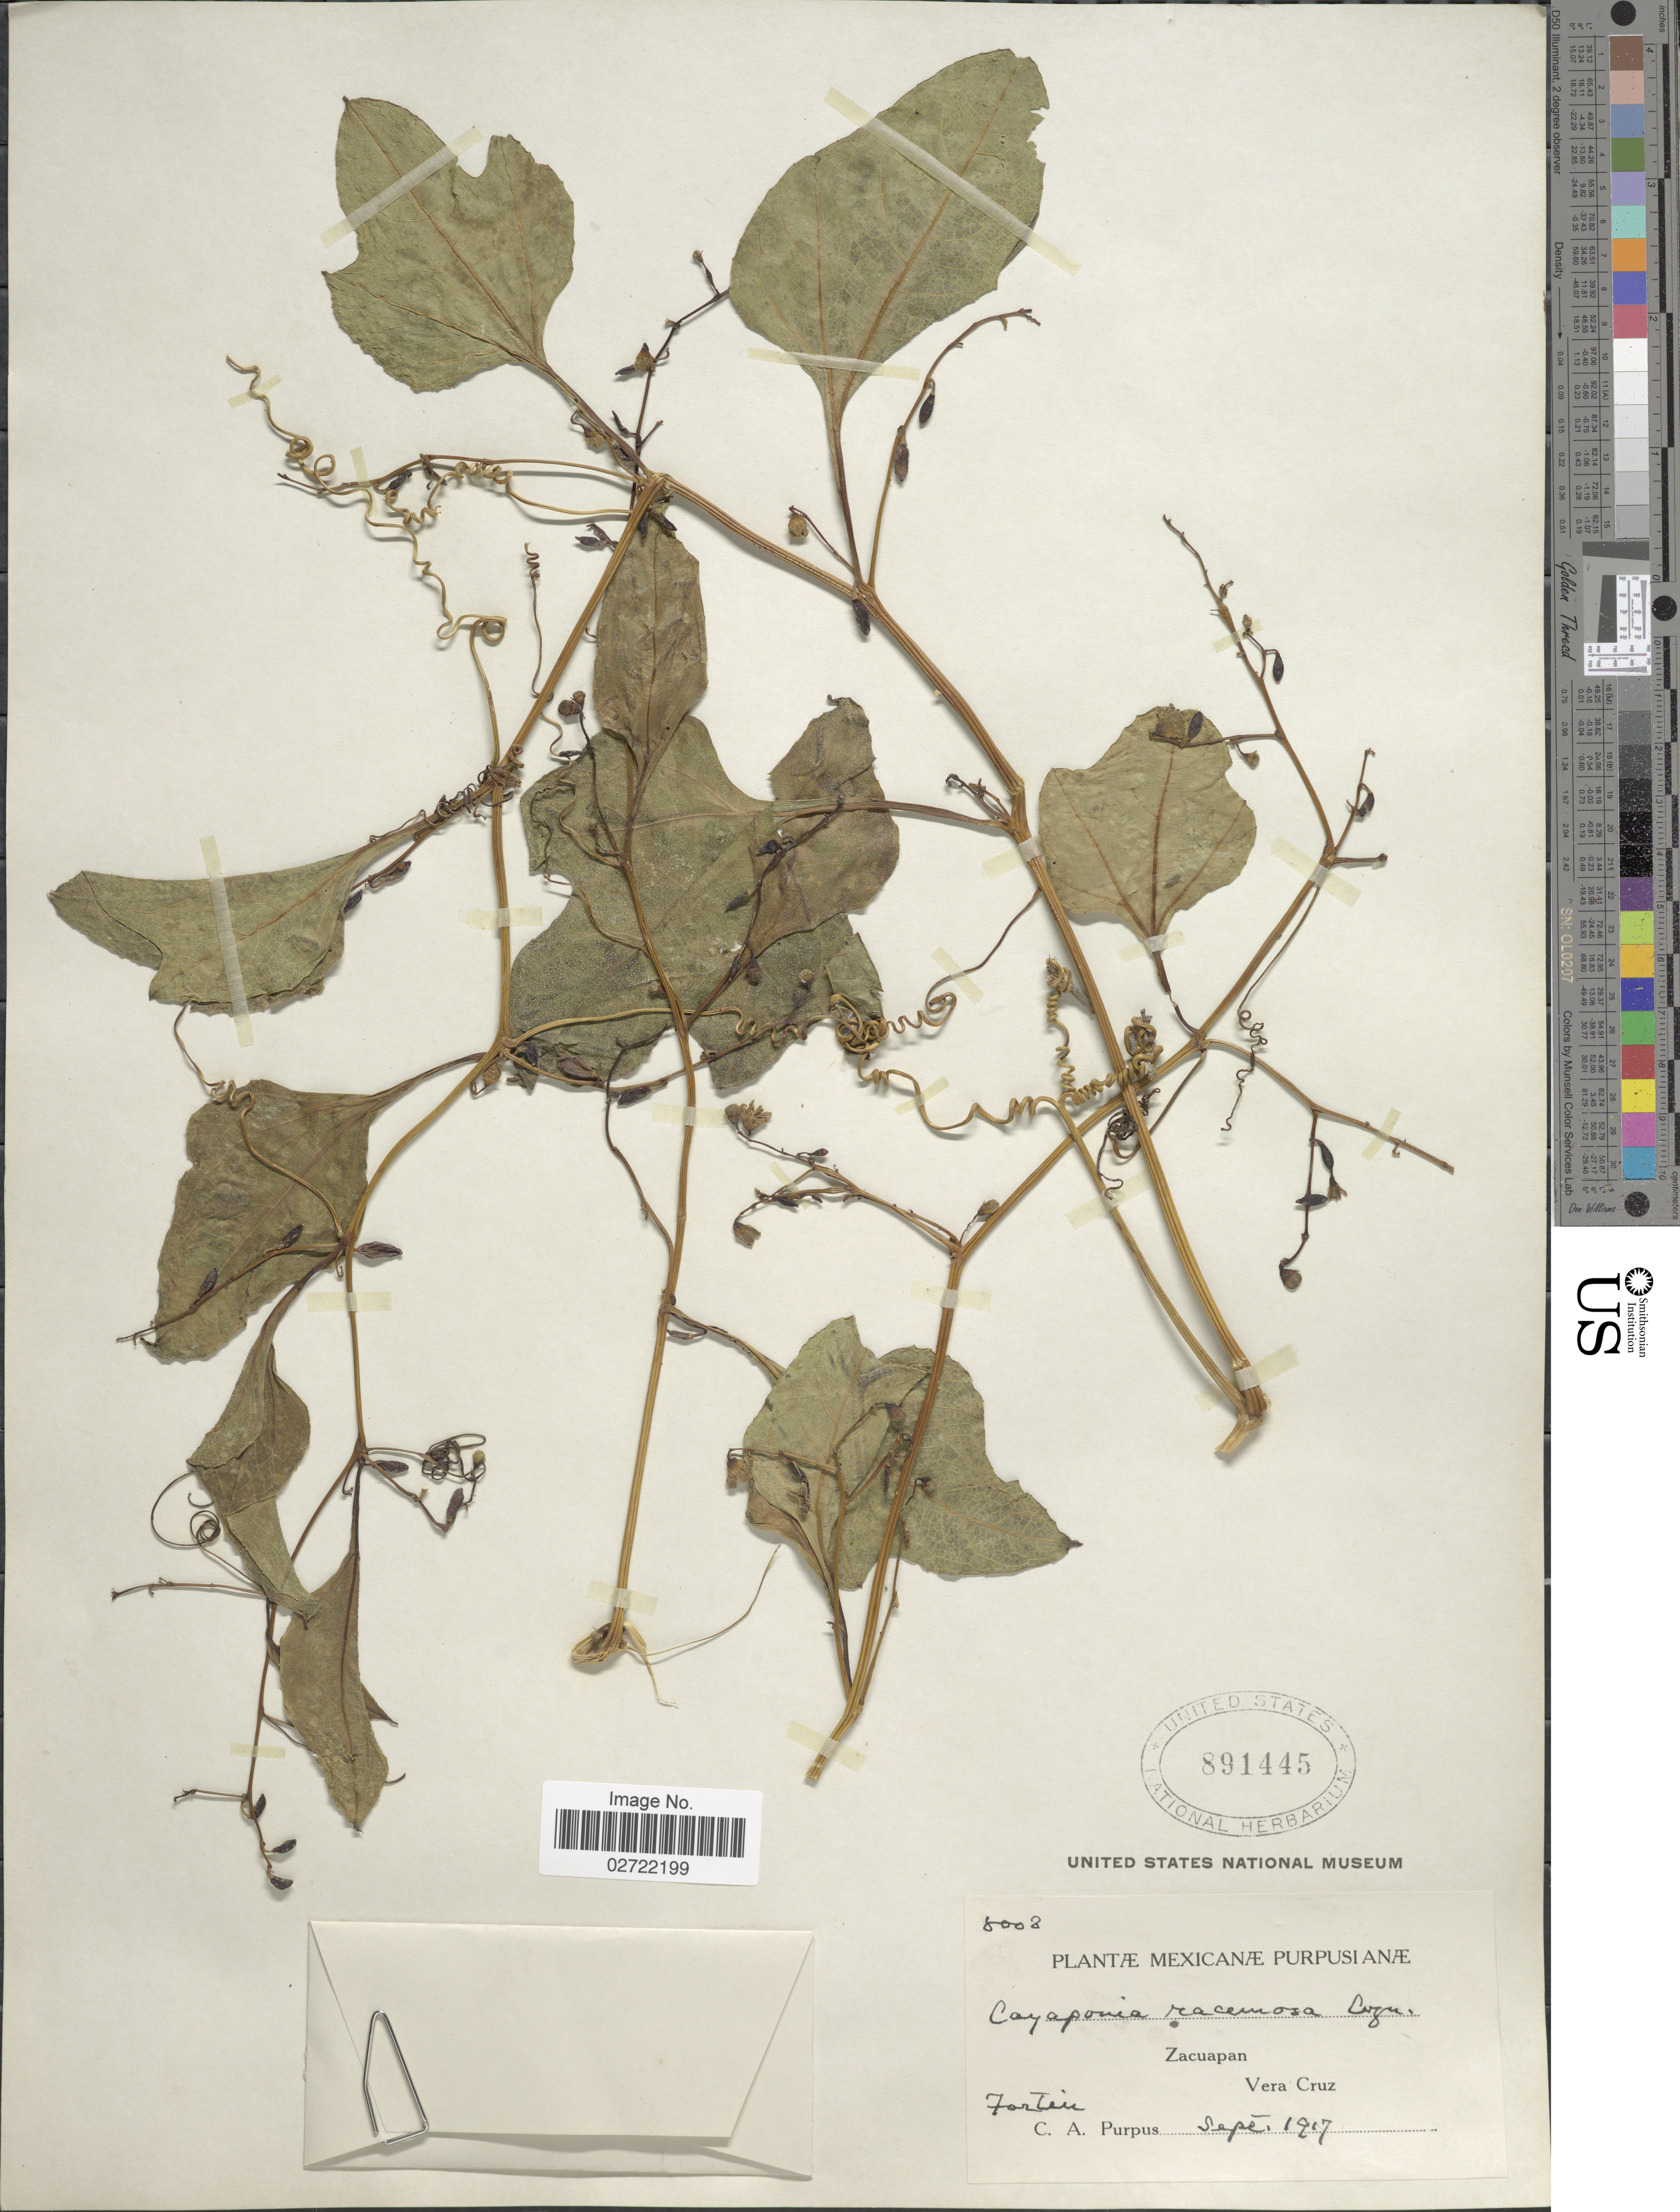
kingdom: Plantae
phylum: Tracheophyta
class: Magnoliopsida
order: Cucurbitales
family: Cucurbitaceae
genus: Cayaponia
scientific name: Cayaponia racemosa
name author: (Mill.) Cogn.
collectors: C. A. Purpus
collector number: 8003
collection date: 1917-09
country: Mexico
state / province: Veracruz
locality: Zacuapan. Vera Cruz. Fortin.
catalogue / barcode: US 891445